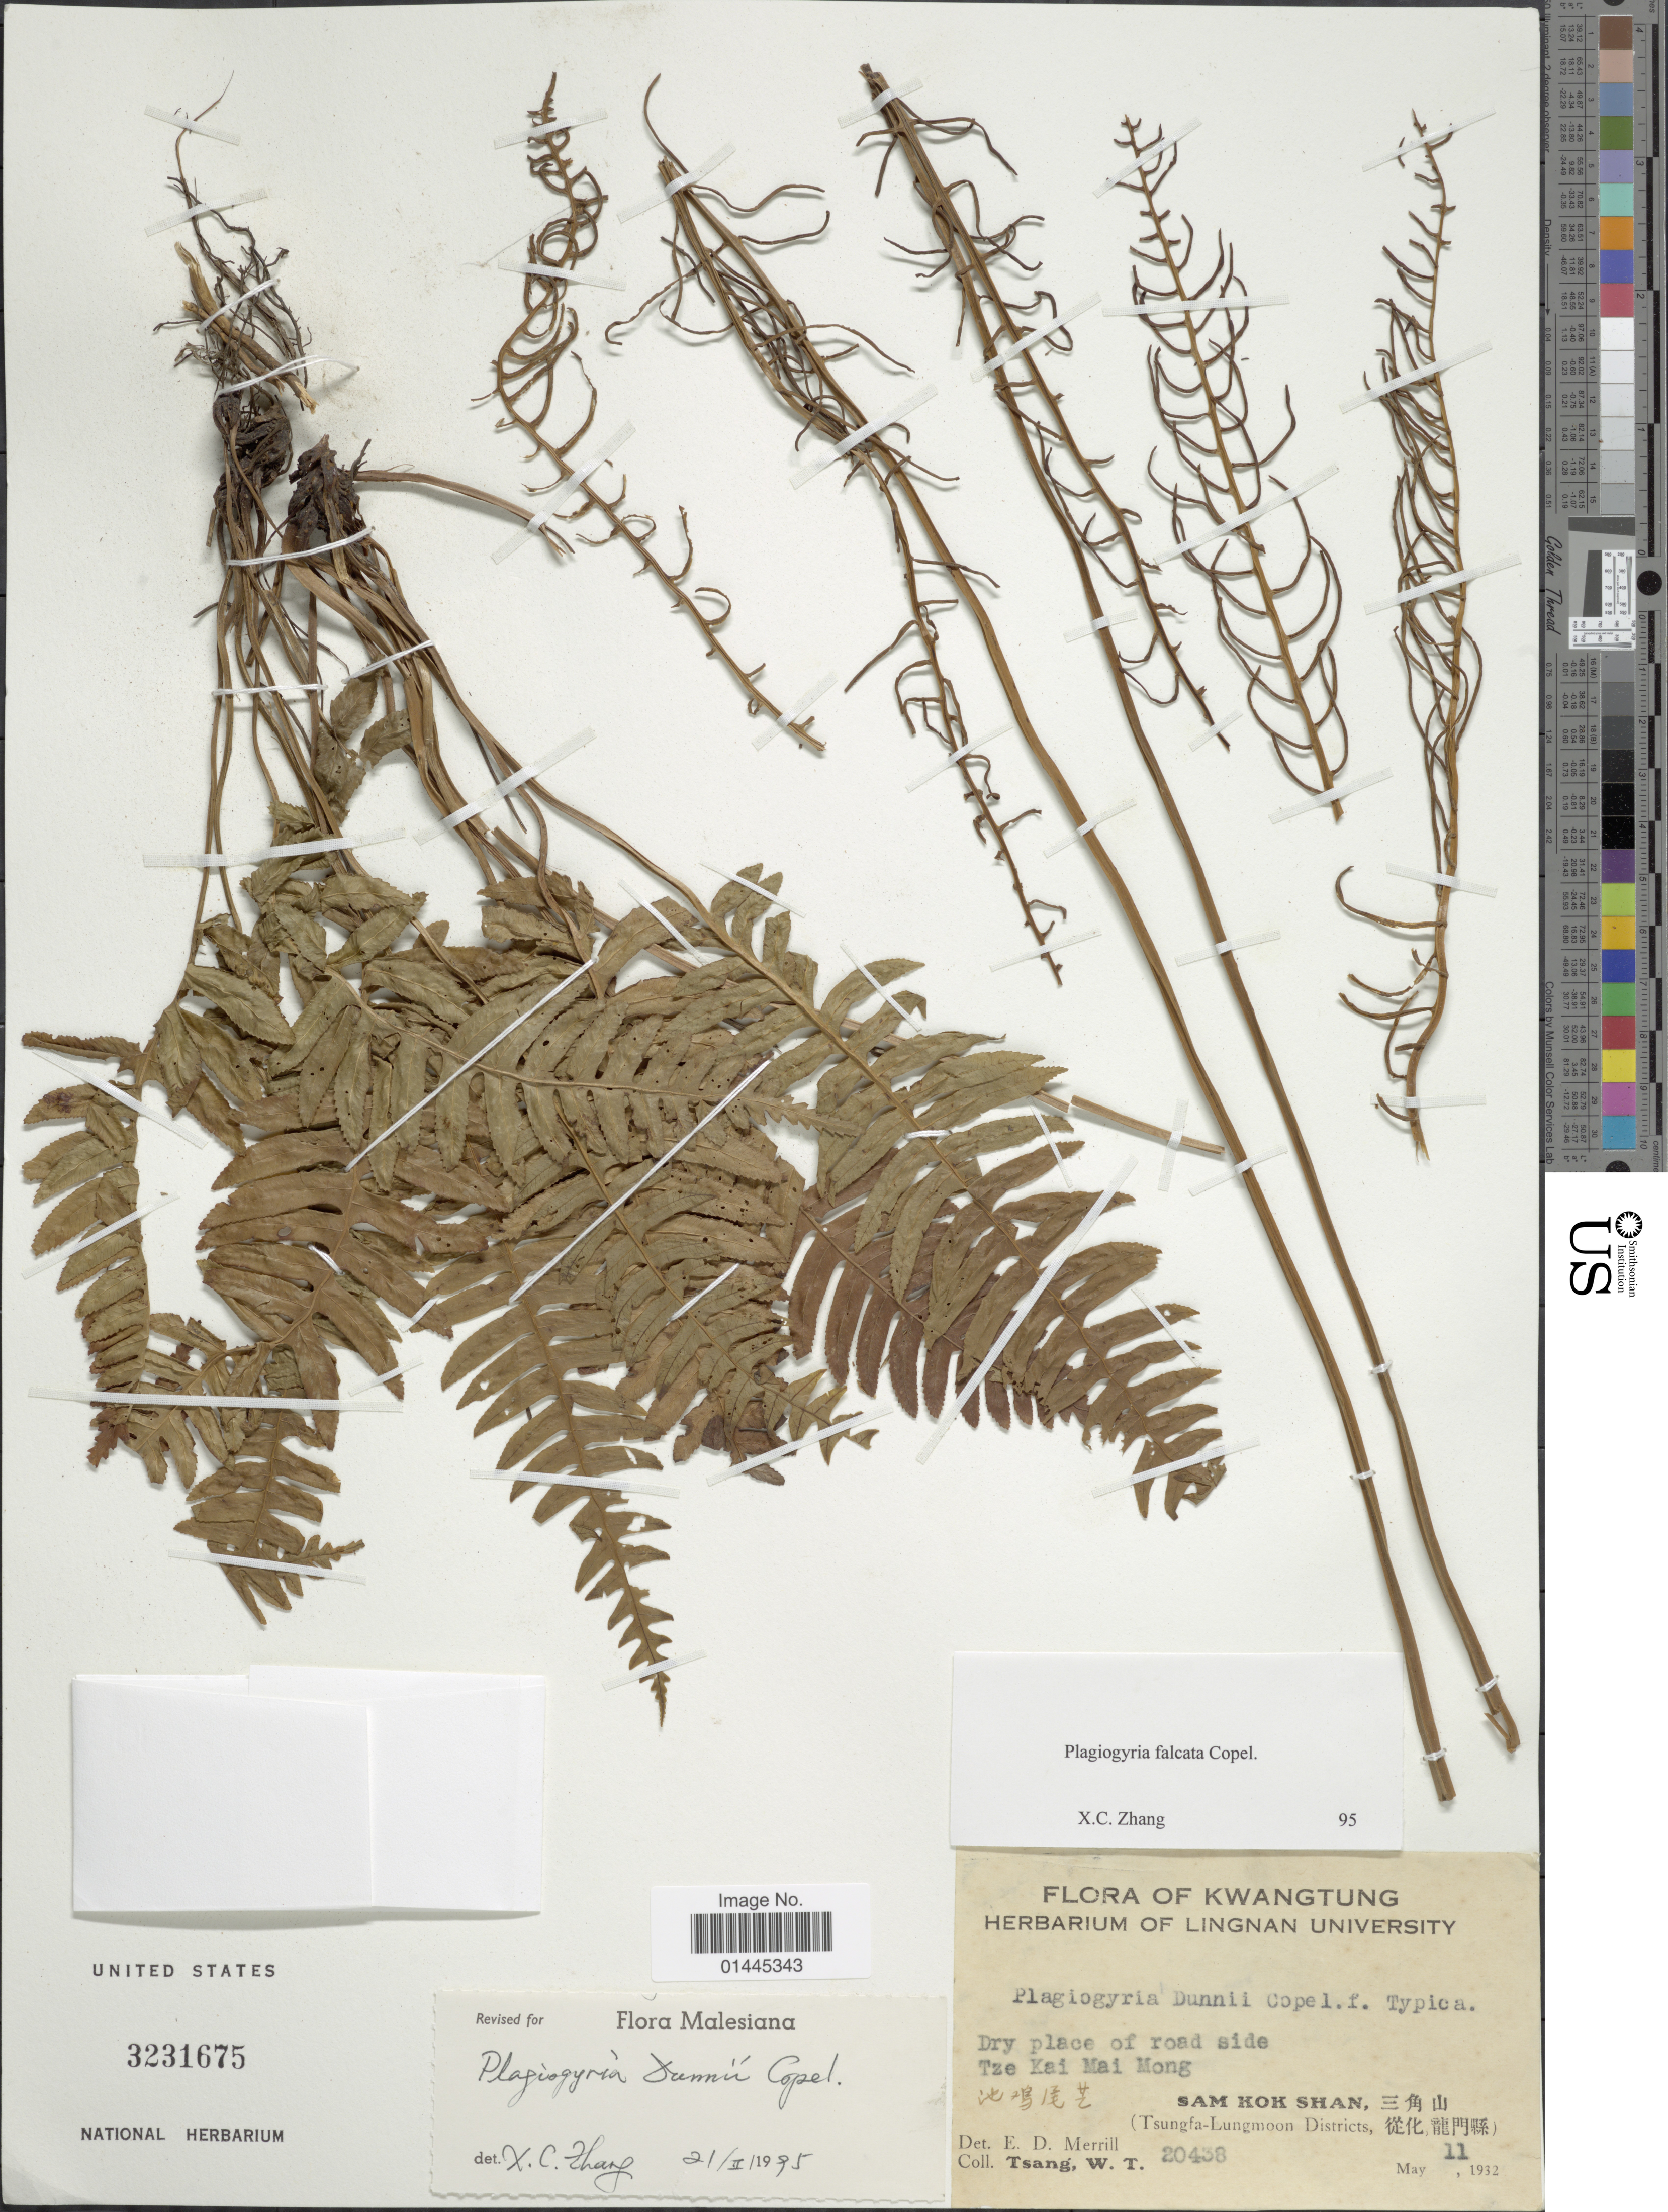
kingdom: Plantae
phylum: Tracheophyta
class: Polypodiopsida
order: Cyatheales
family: Plagiogyriaceae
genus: Plagiogyria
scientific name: Plagiogyria falcata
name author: Copel.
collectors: W. T. Tsang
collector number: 20438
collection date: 1932-05-11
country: China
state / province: Guangdong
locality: Kwangtung, of road side, Tze Kai Mai Mong, Sam Kok Shan (Tsungfa-Lungmoon District).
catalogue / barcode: US 3231675